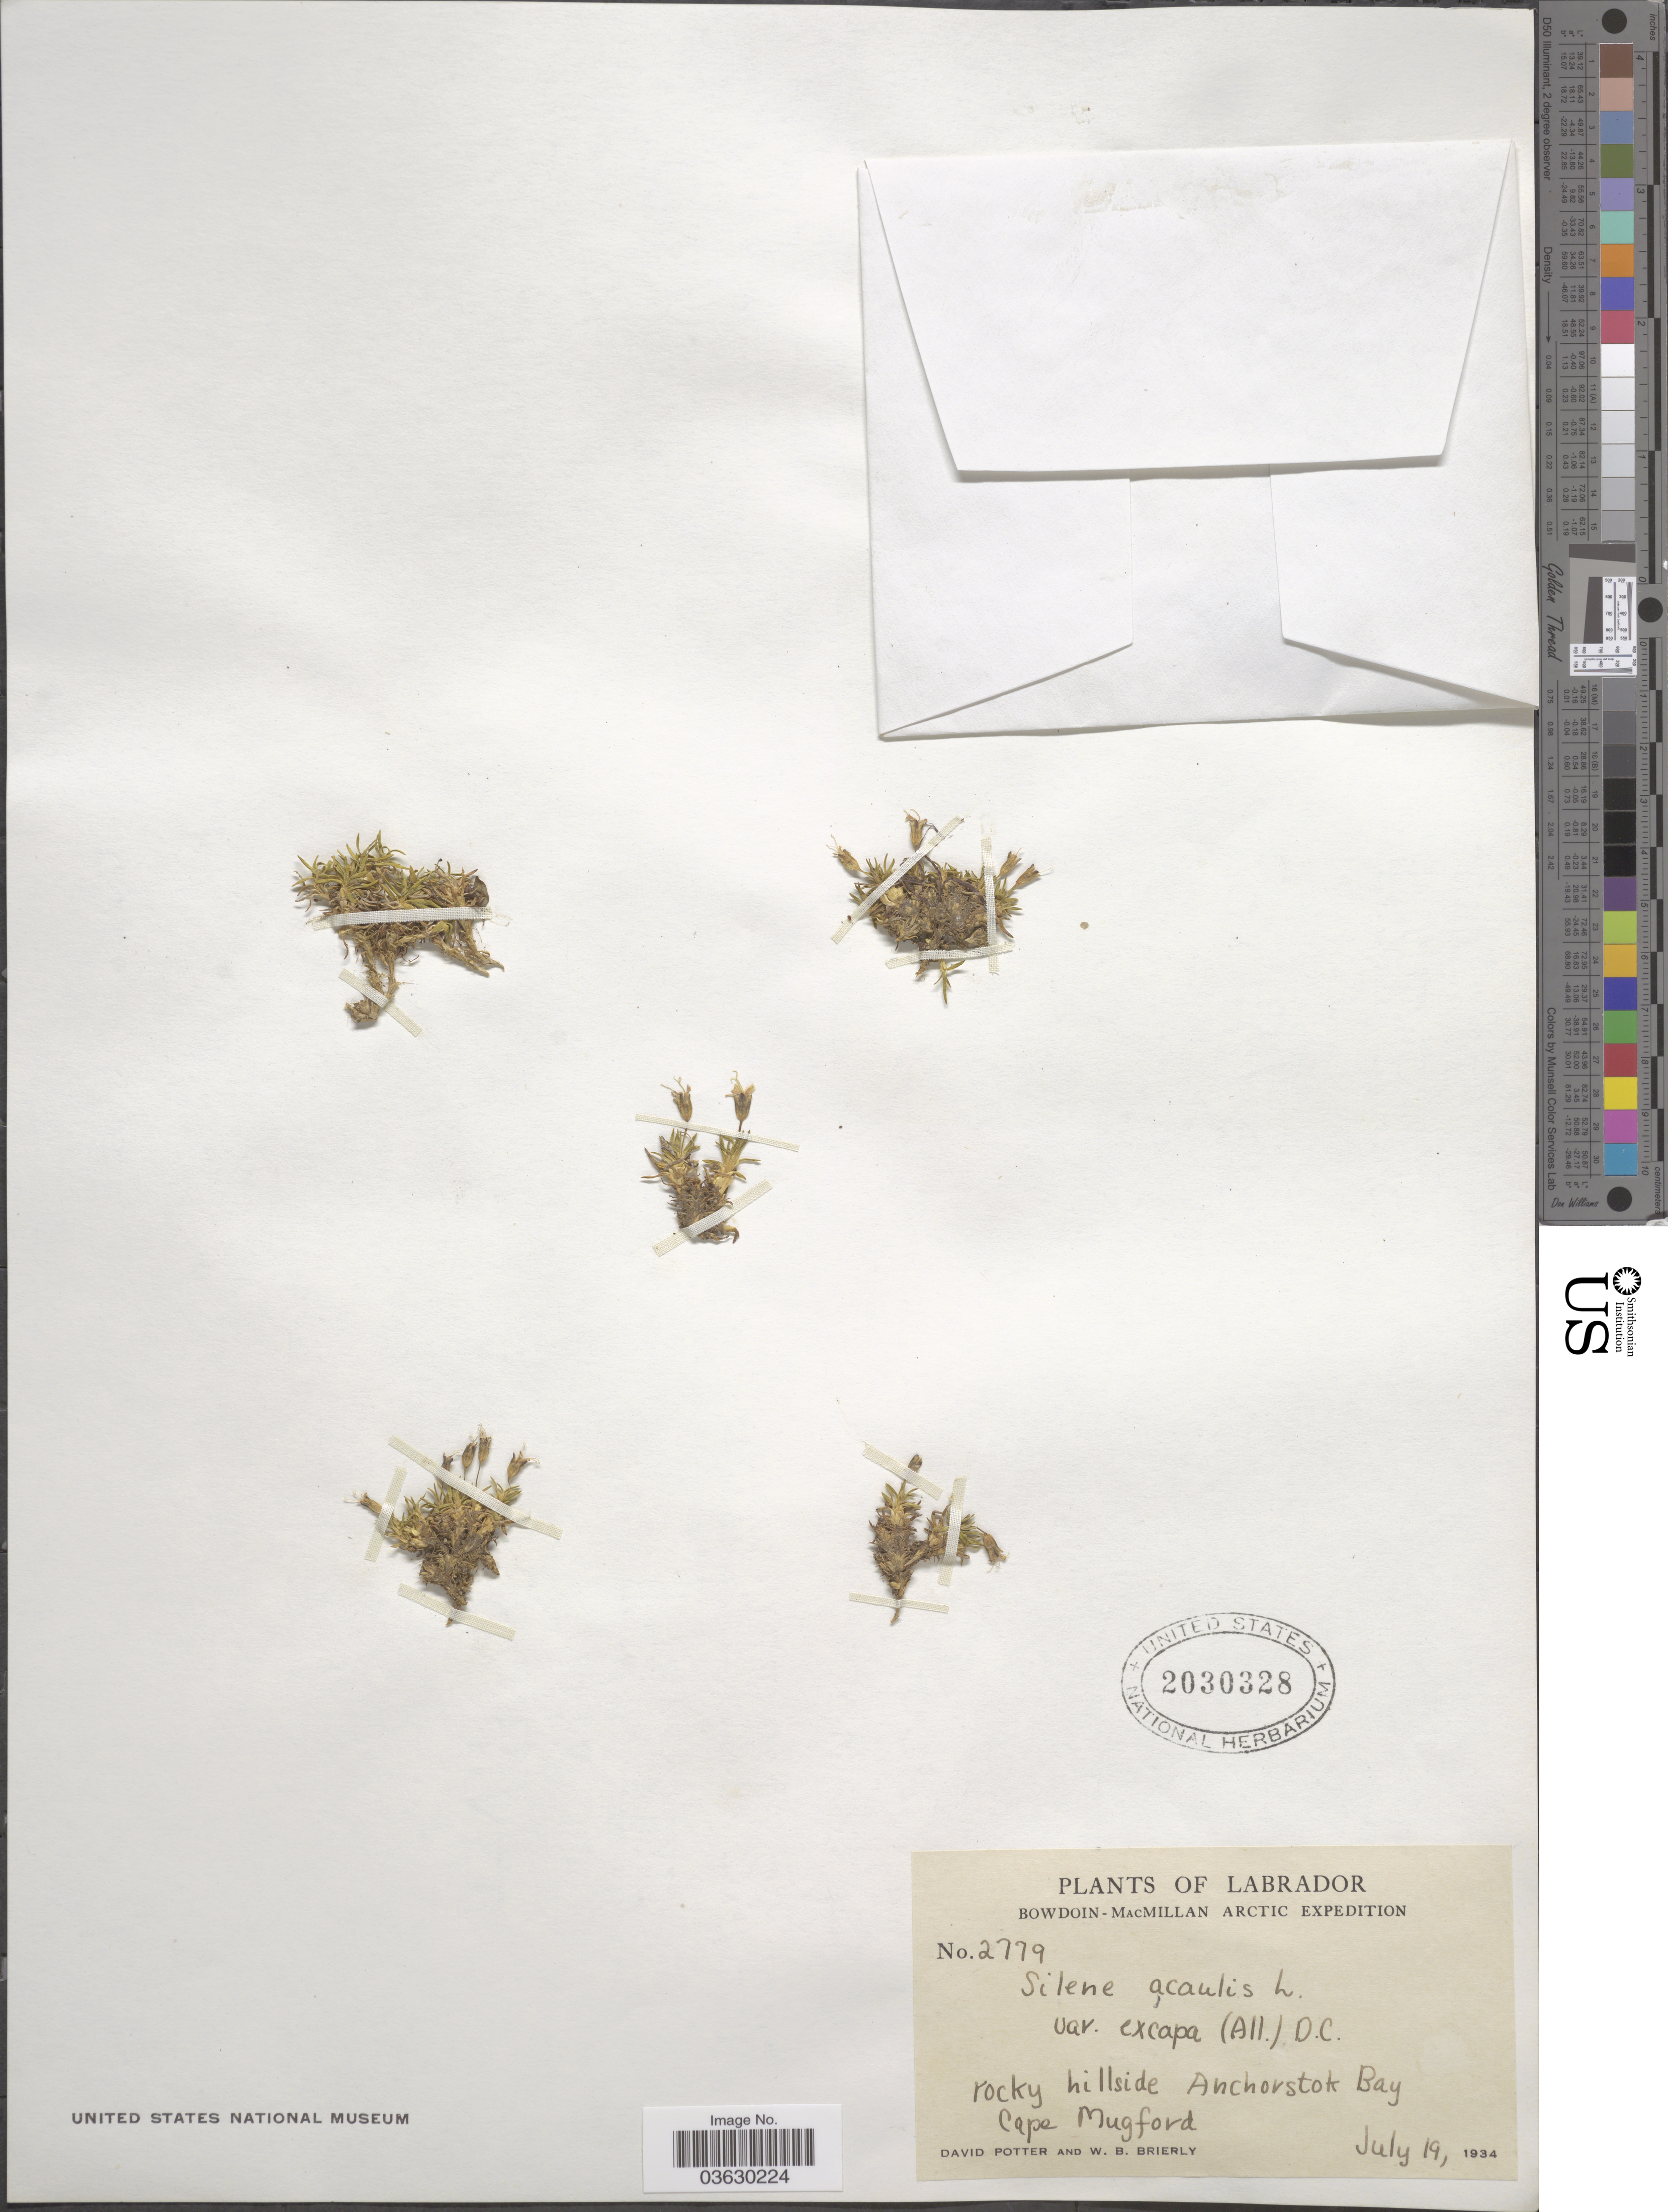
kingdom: Plantae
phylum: Tracheophyta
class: Magnoliopsida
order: Caryophyllales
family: Caryophyllaceae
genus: Silene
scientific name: Silene acaulis var. exscapa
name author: (All.) DC.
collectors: D. Potter & W. Brierly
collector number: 2779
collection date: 1934-07-19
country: Canada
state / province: Newfoundland and Labrador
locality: Labrador. Rocky hillside Anchorstok Bay. Cape Mugford.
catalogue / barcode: US 2030328